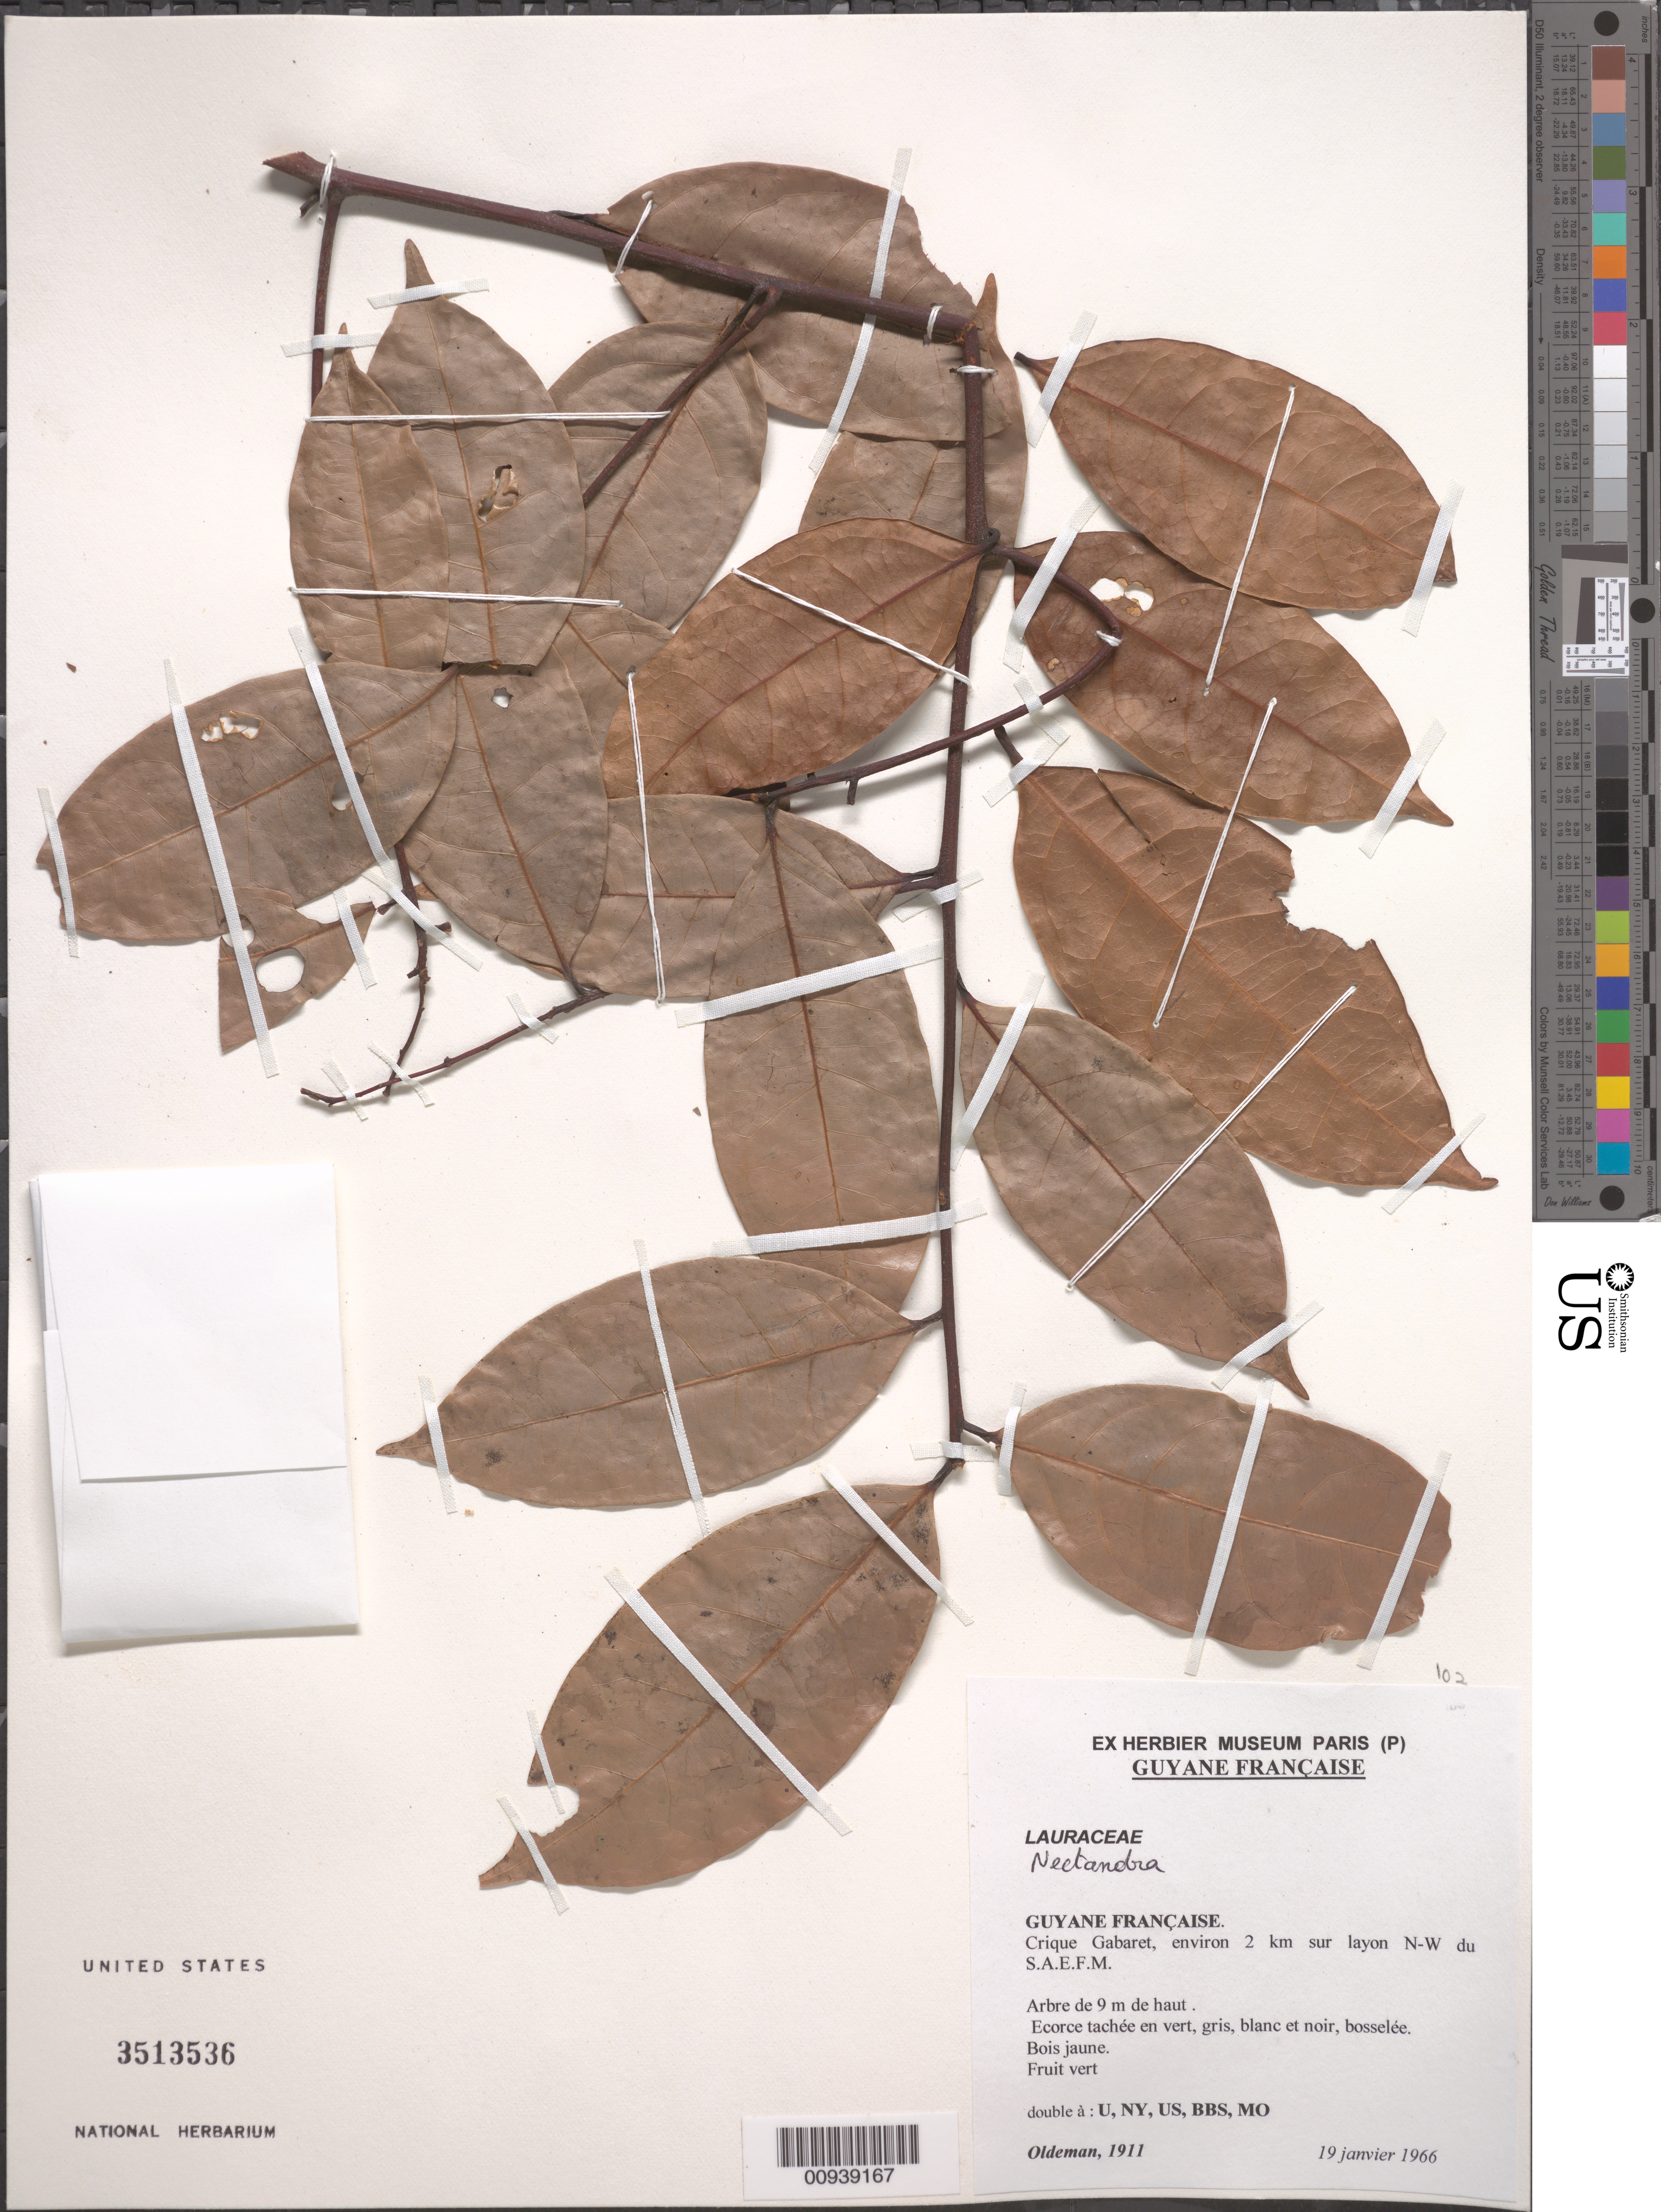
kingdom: Plantae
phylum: Tracheophyta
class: Magnoliopsida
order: Laurales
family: Lauraceae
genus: Nectandra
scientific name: Nectandra sp.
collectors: R. Oldeman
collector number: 1911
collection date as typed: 19-Jan-66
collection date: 1966-01-19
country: French Guiana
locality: Crique Gabaret, env. 2 km sur layon N-W du S.A.E.F.M.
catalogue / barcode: US 3513536